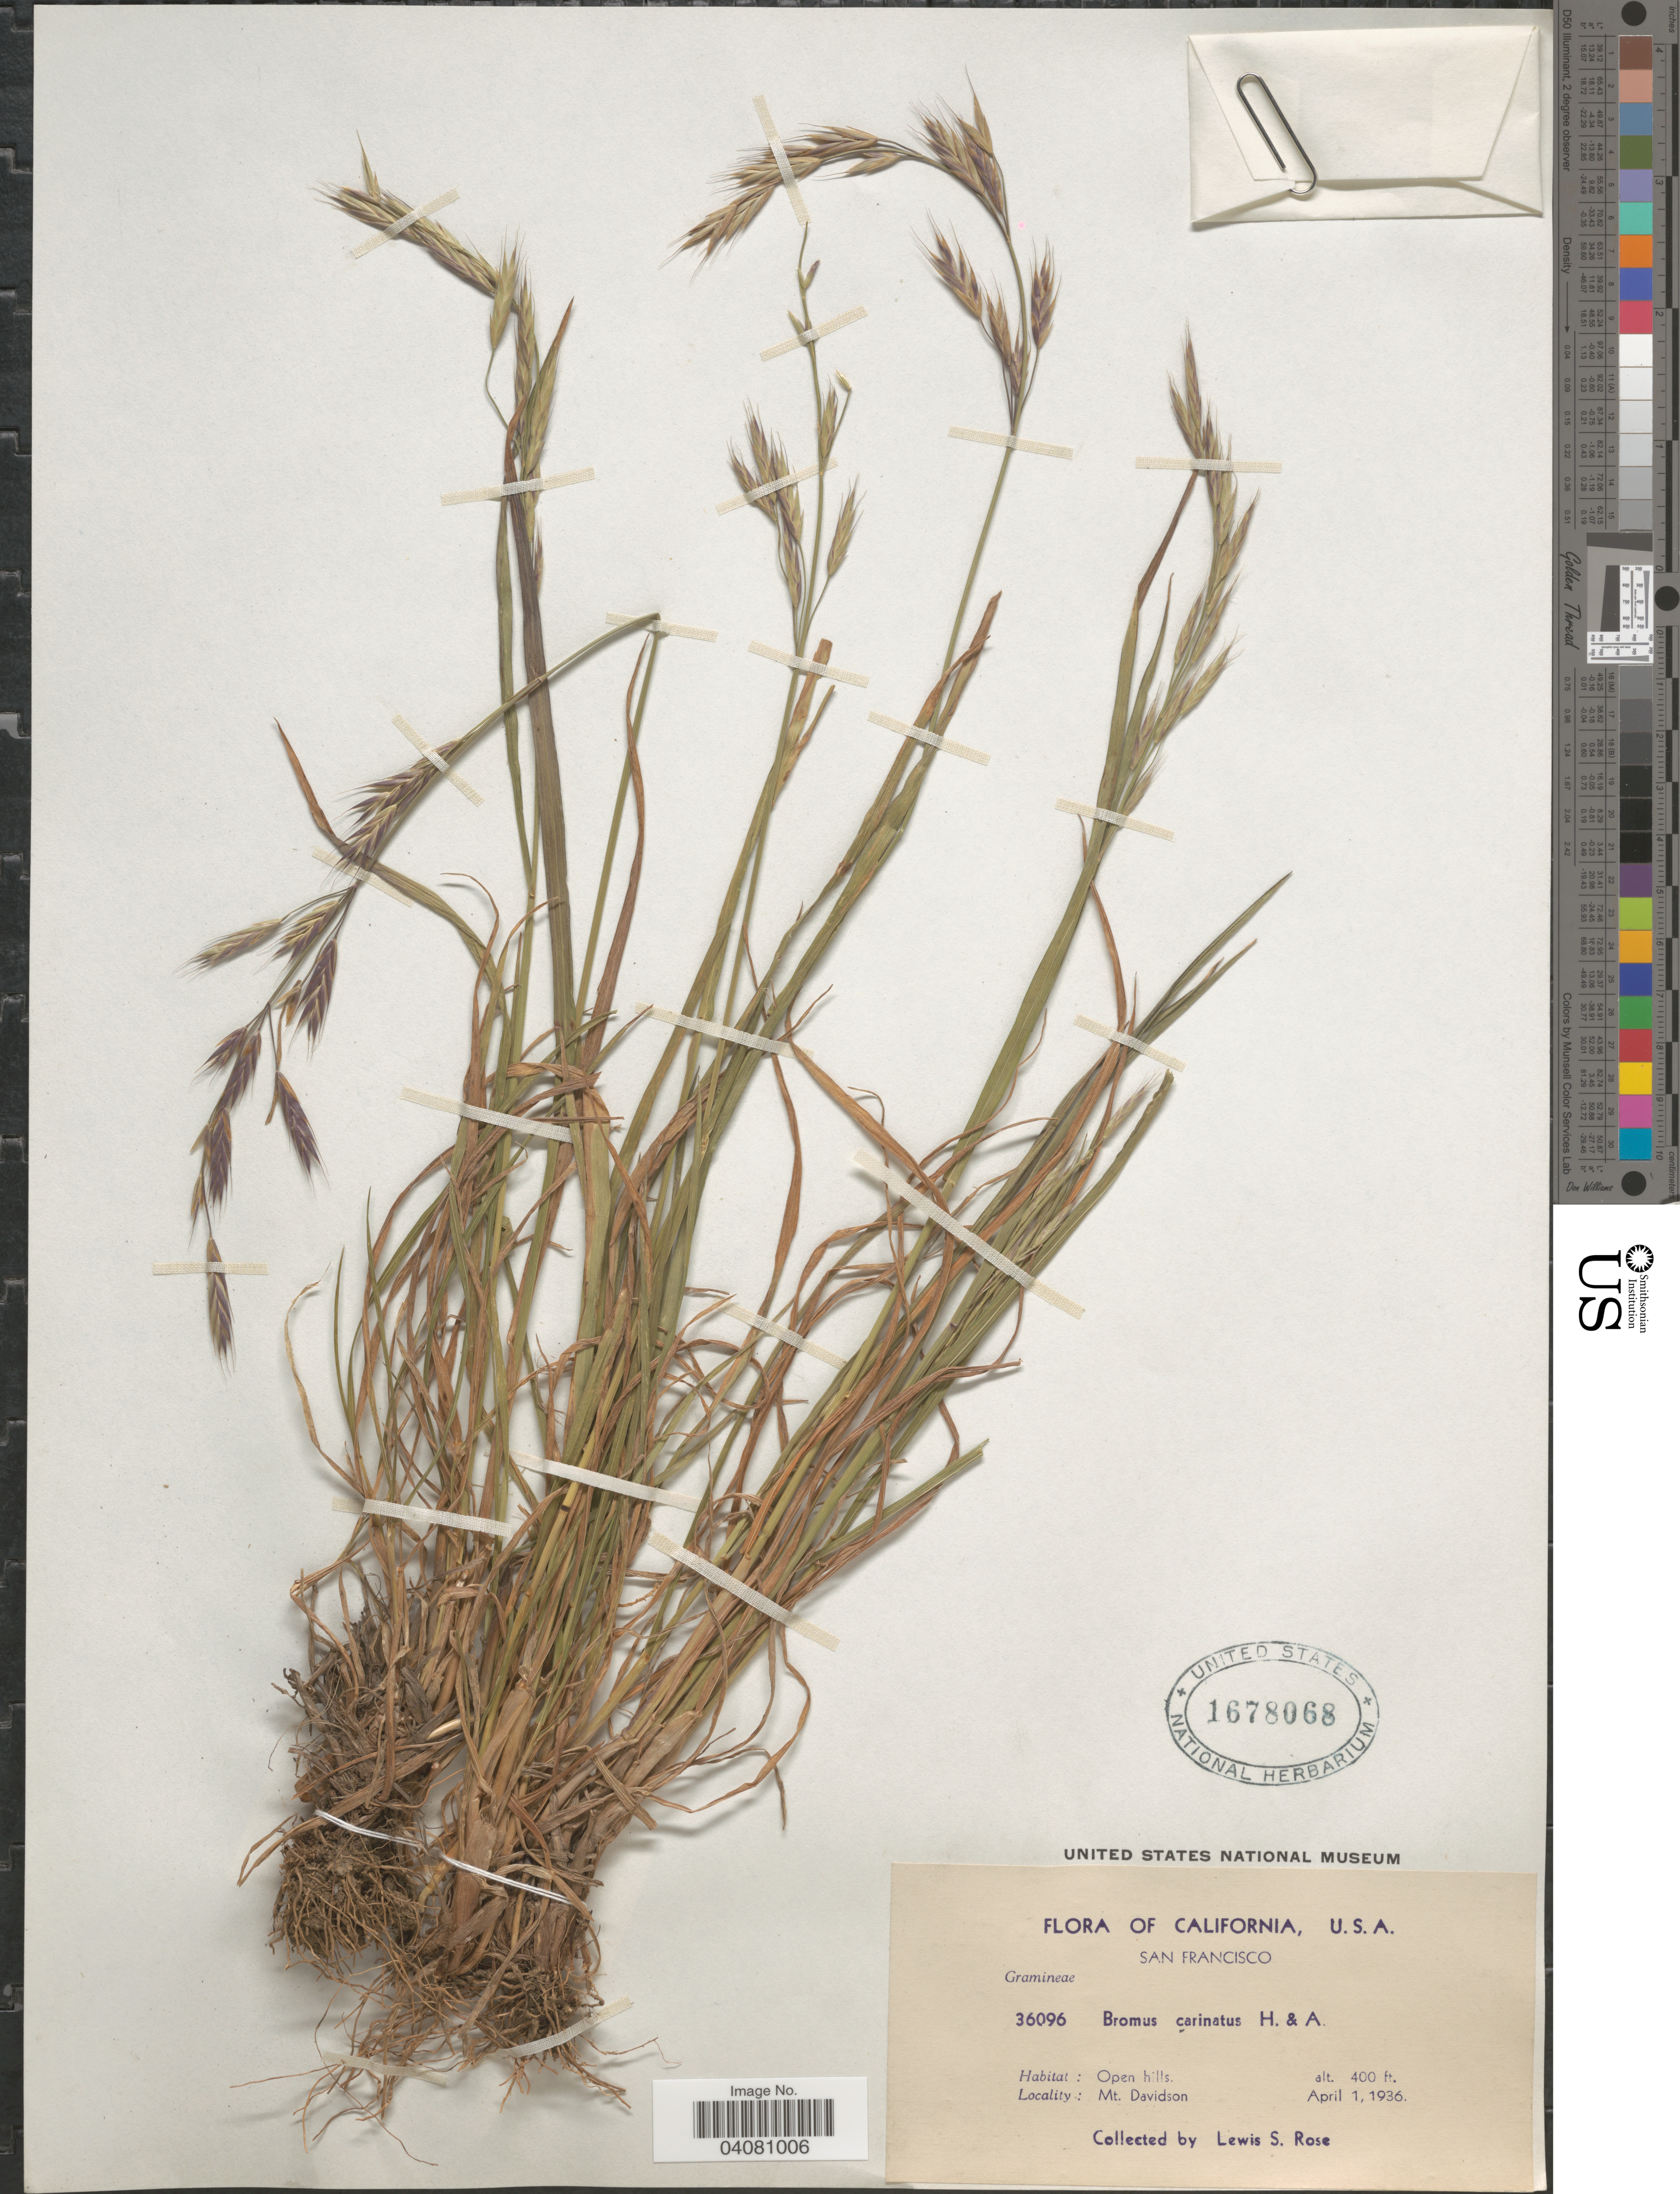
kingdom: Plantae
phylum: Tracheophyta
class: Liliopsida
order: Poales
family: Poaceae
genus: Bromus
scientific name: Bromus carinatus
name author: Hook. & Arn.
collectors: L. S. Rose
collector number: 36096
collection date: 1936-04-01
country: United States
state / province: California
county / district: San Francisco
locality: San Francisco. Mt. Davidson.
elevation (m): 122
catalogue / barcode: US 1678068